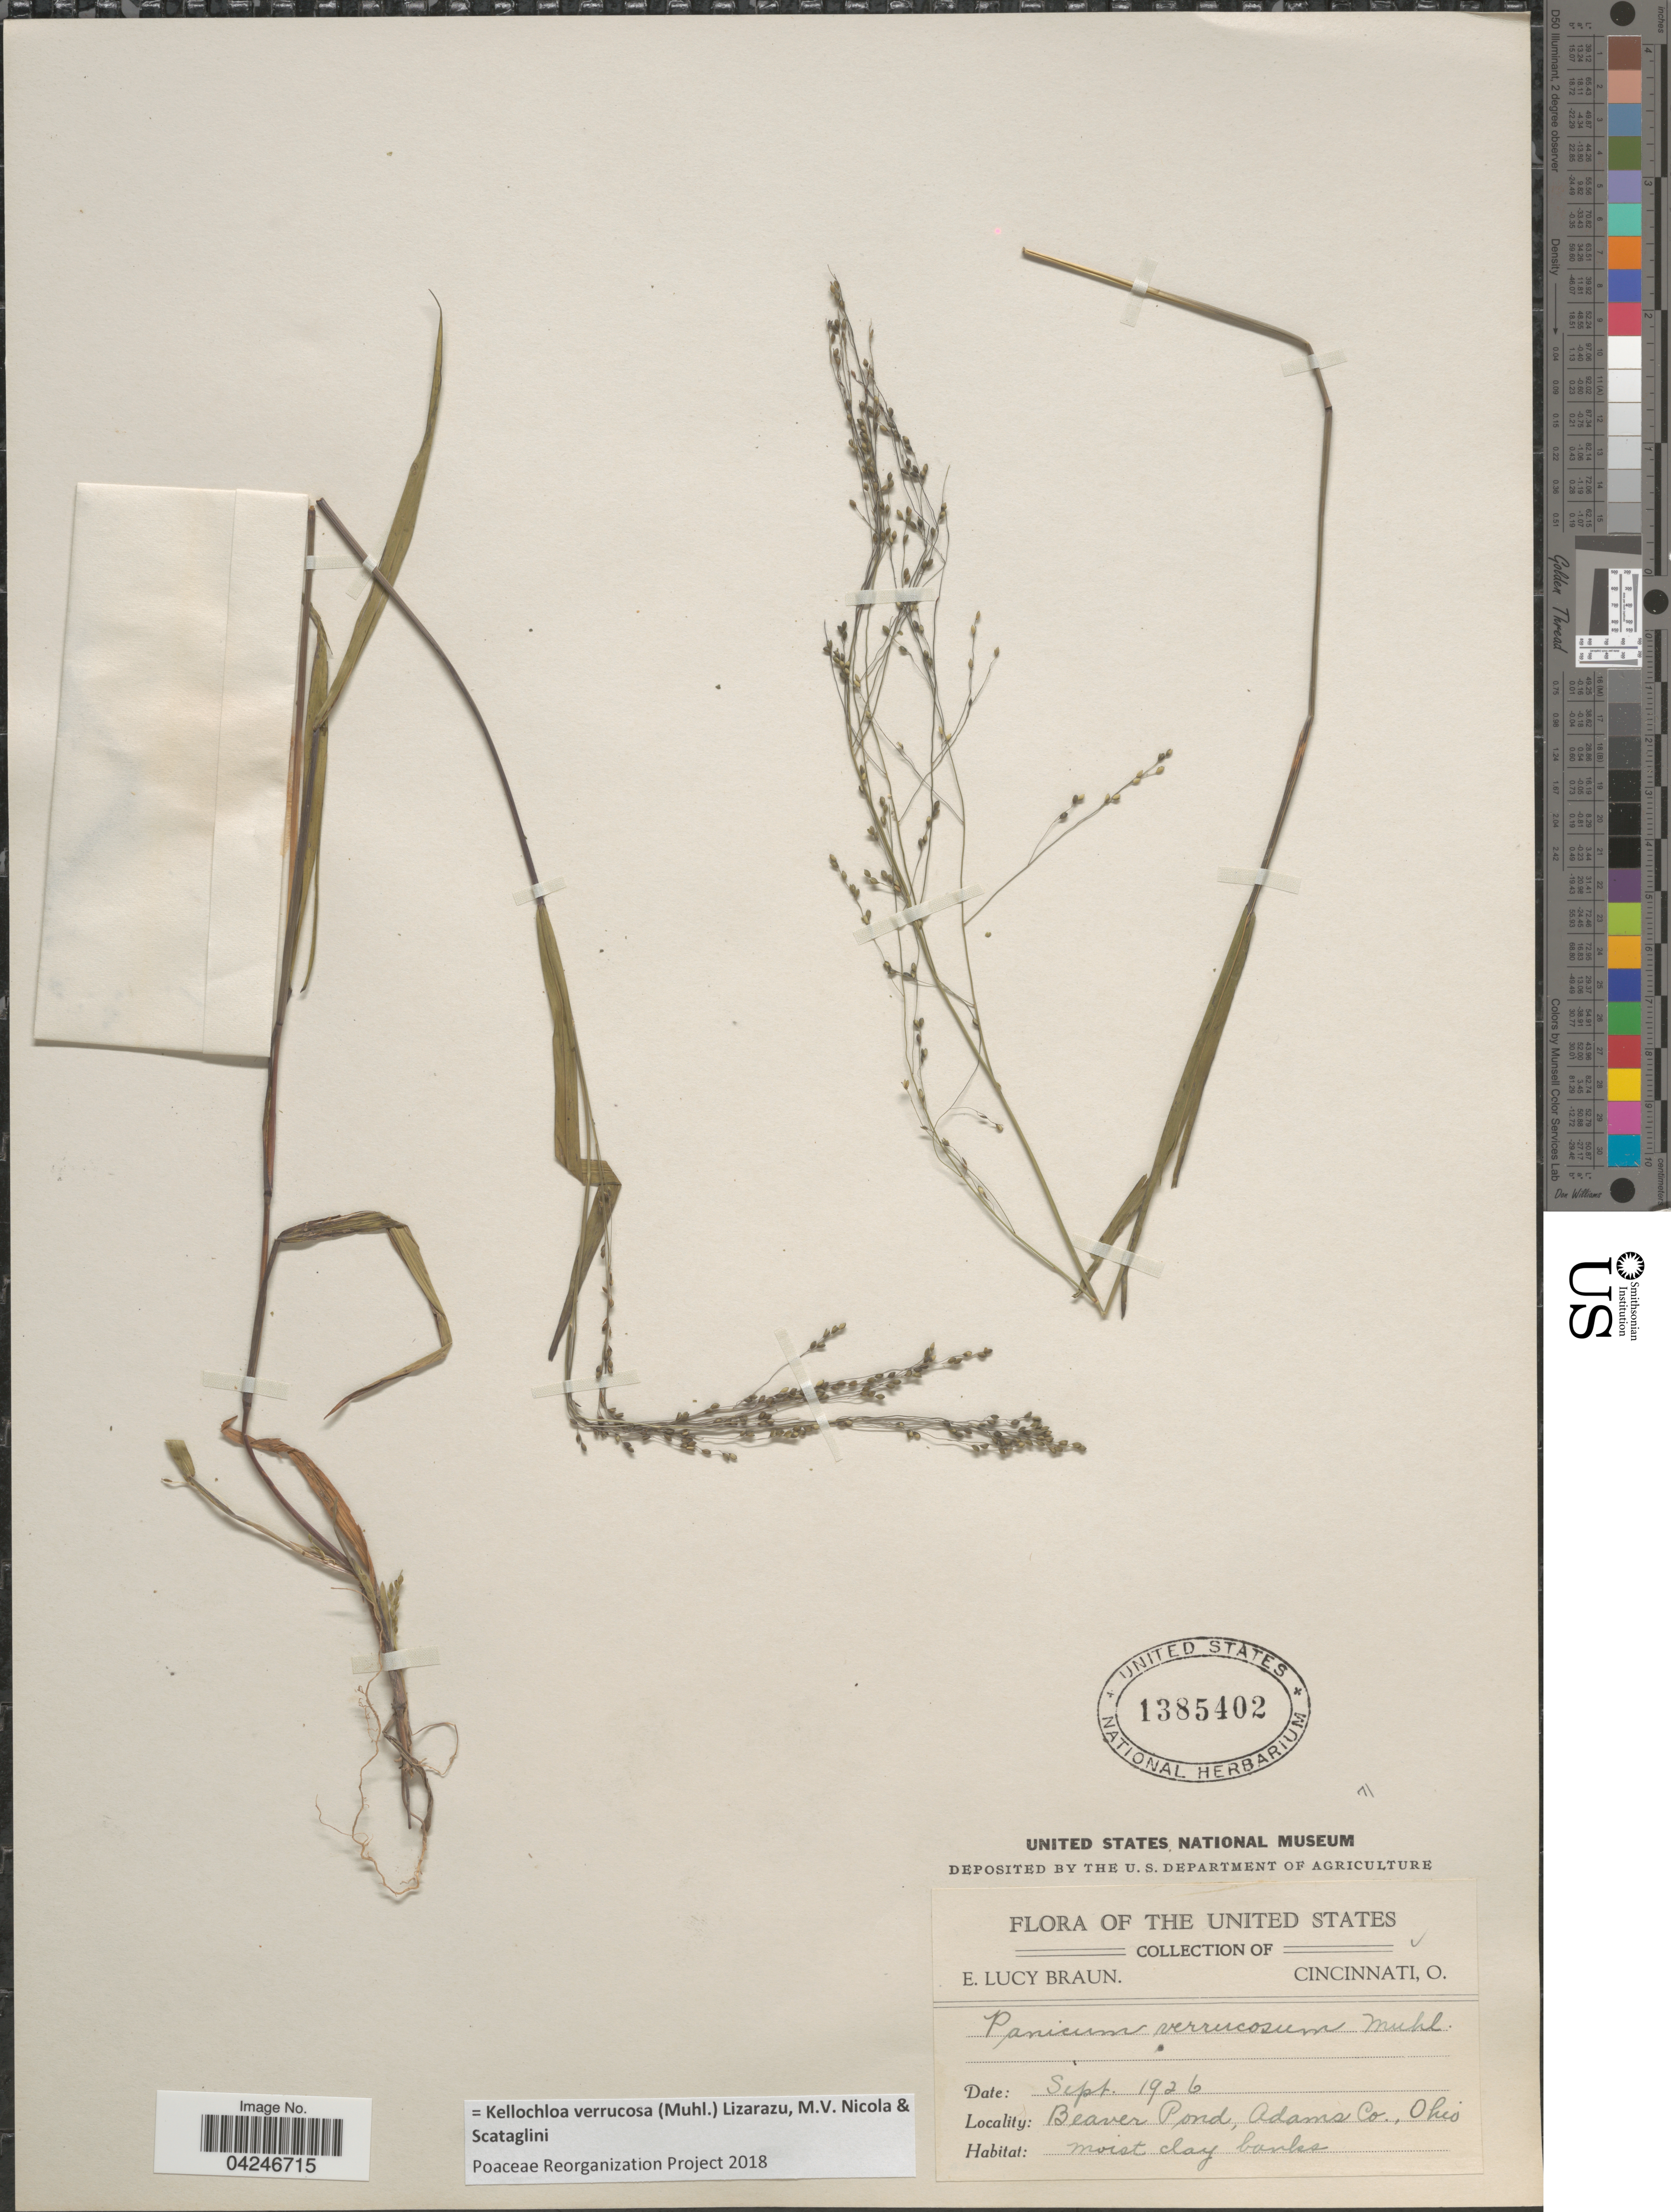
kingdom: Plantae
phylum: Tracheophyta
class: Liliopsida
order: Poales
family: Poaceae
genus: Kellochloa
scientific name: Kellochloa verrucosa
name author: (Muhl.) Lizarazu et al.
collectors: E. L. Braun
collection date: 1926-09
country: United States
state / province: Ohio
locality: Beaver Pond, Adams Co.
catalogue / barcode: US 1385402